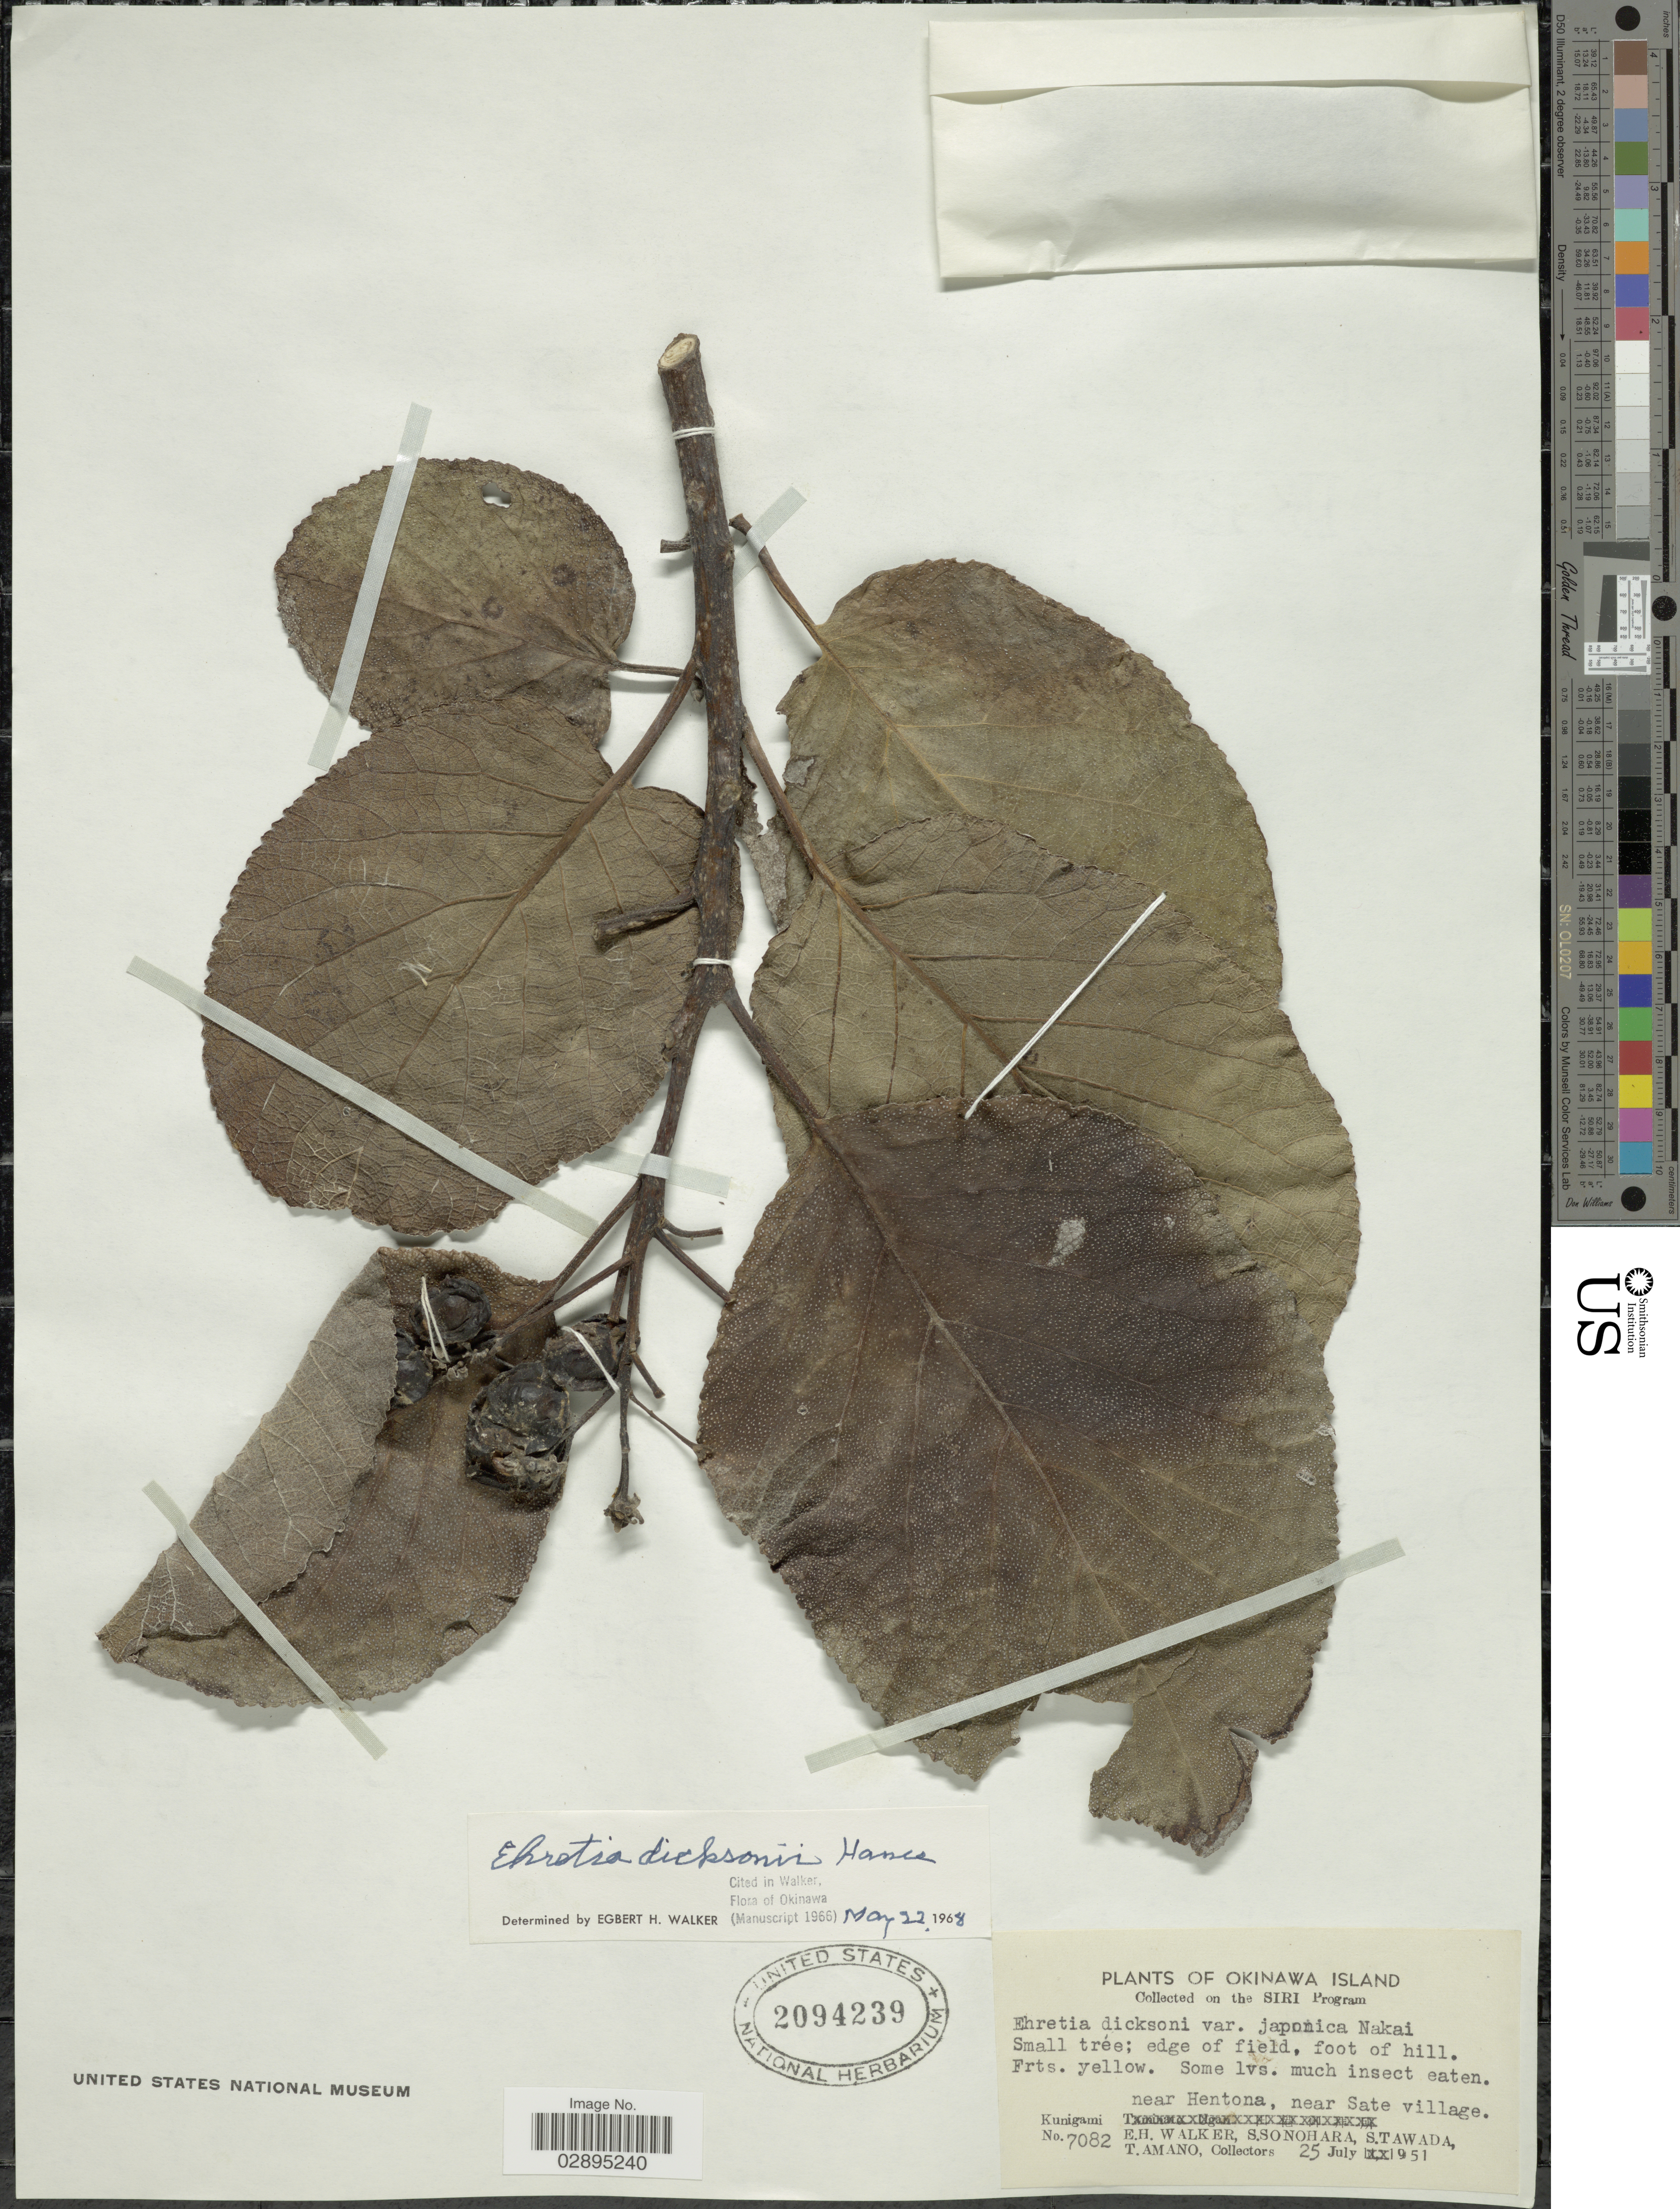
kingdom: Plantae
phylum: Tracheophyta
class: Magnoliopsida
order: Boraginales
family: Ehretiaceae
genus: Ehretia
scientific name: Ehretia dicksonii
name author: Hance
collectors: E. H. Walker, S. Sonohara, S. Tawada & T. Amano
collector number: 7082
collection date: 1951-07-25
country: Japan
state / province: Okinawa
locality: SIRI Program. Kunigami near Hentona, near State village.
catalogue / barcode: US 2094239